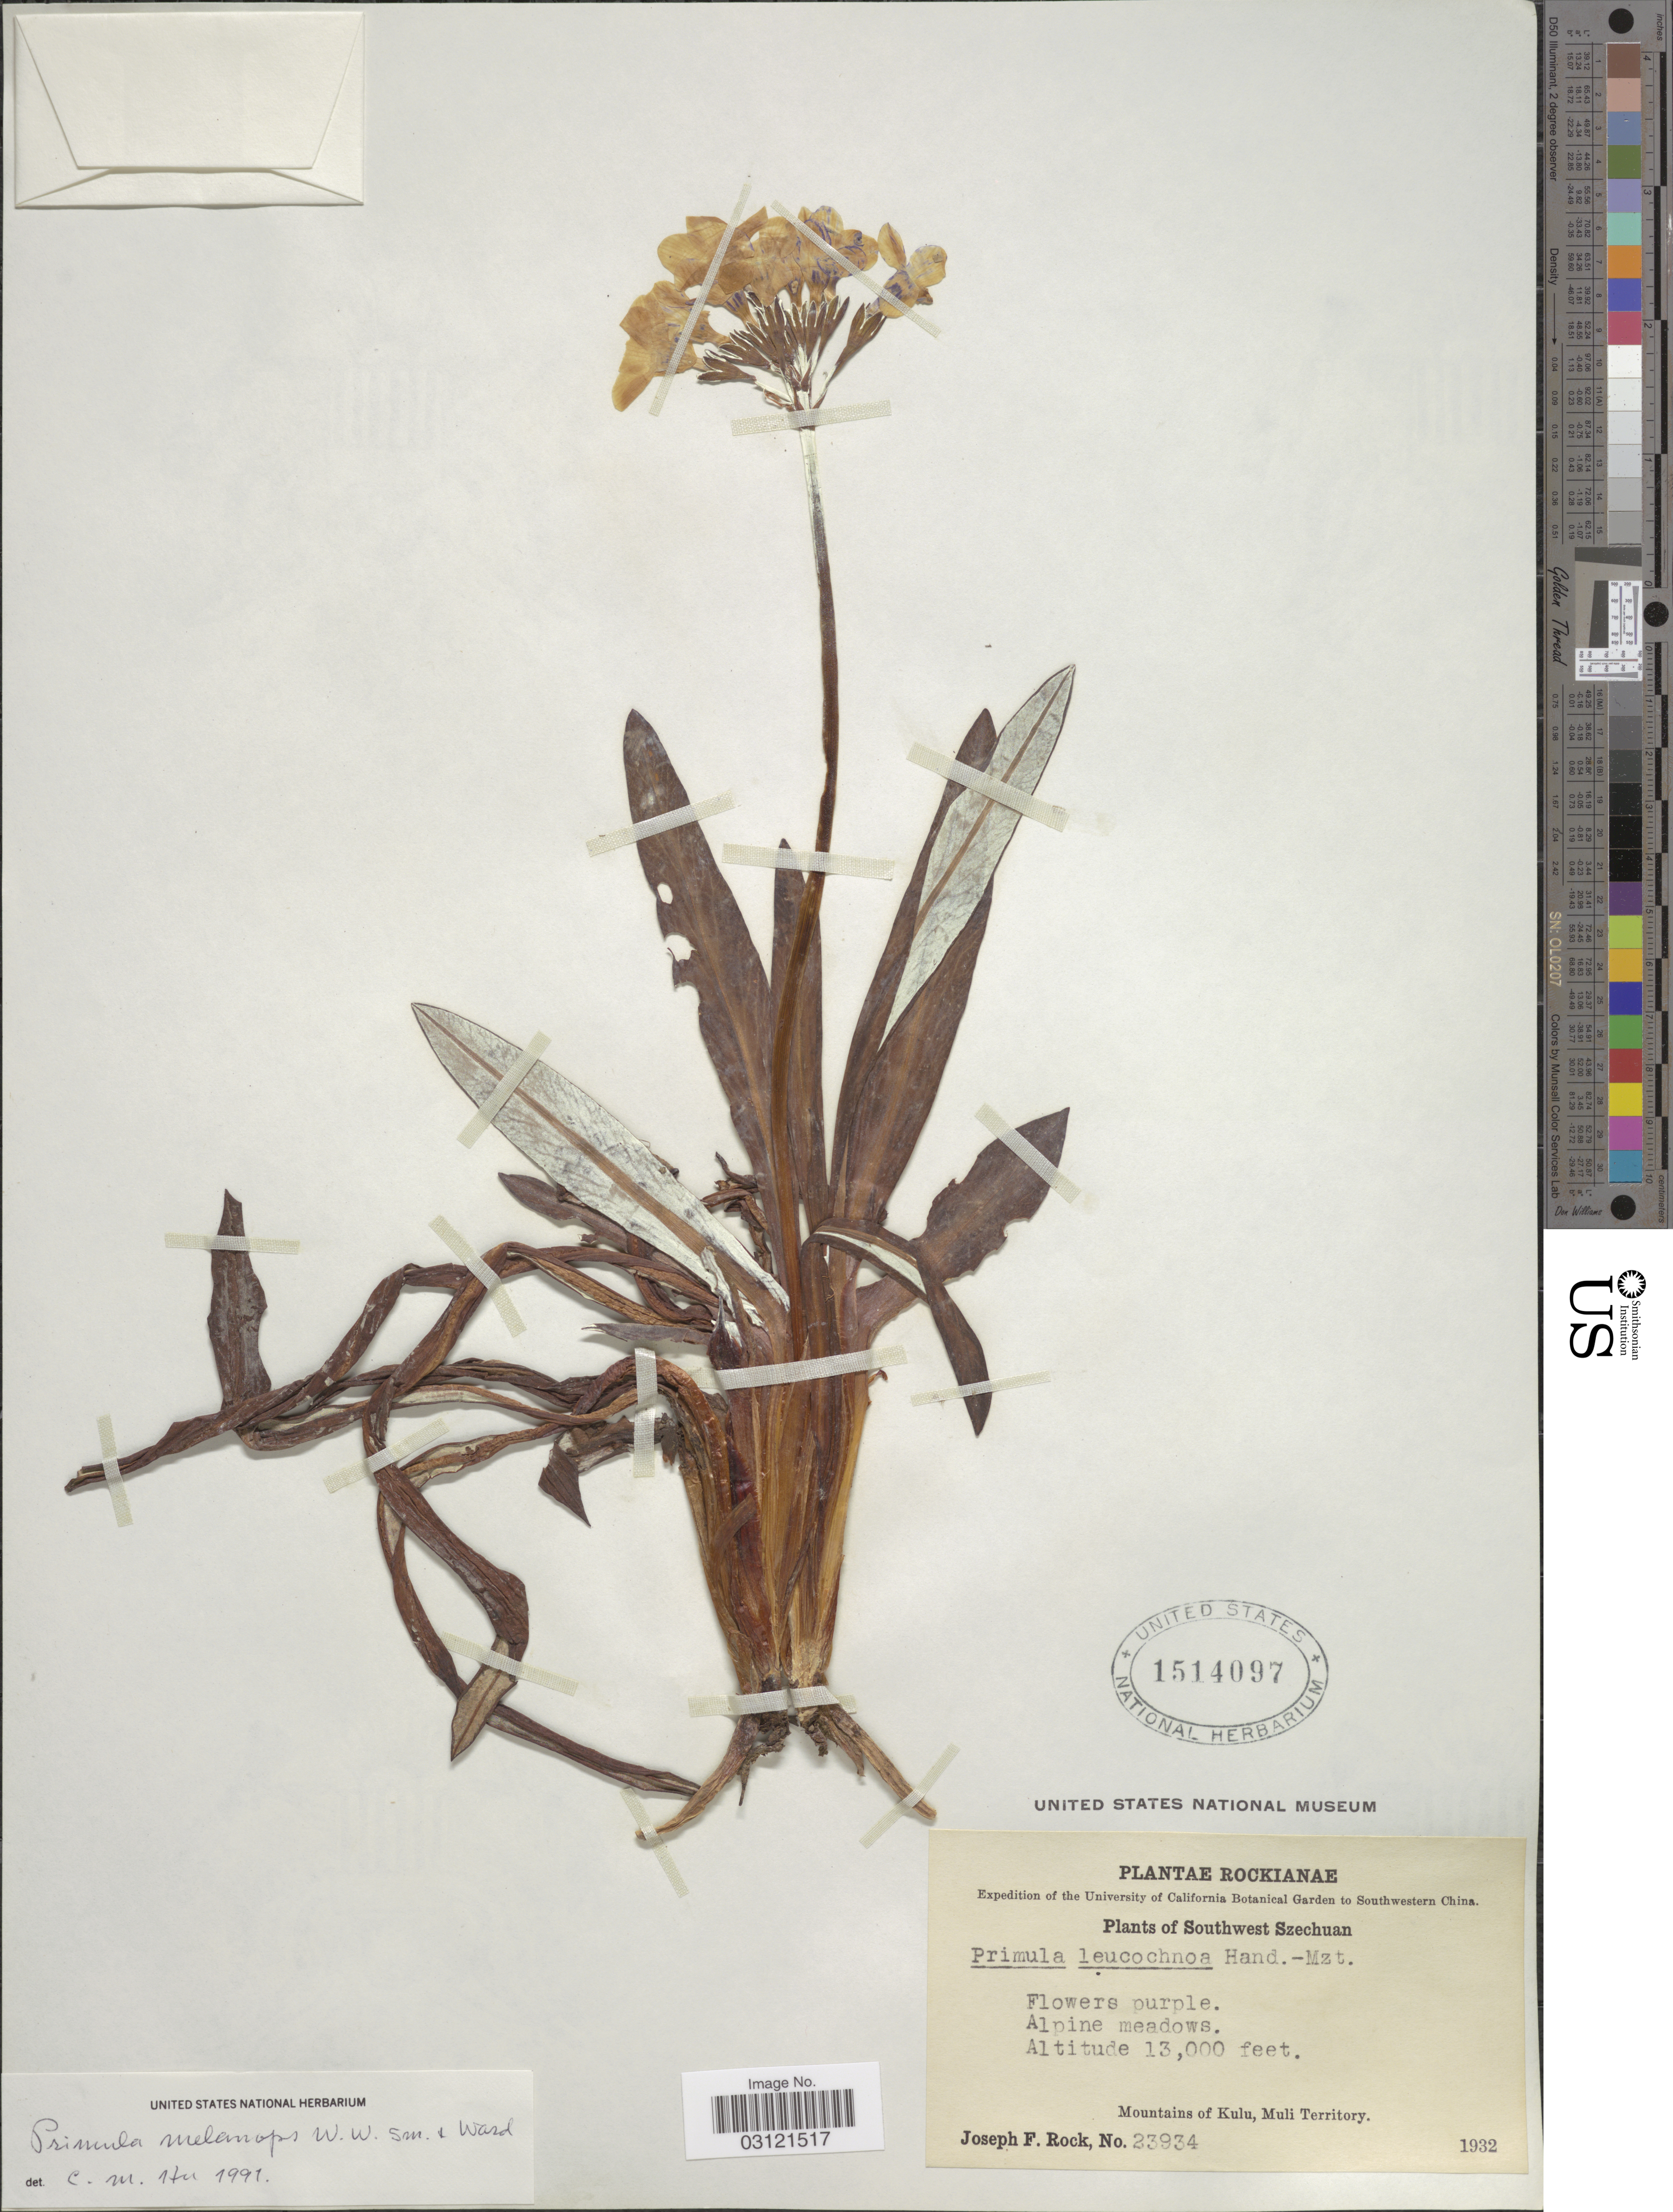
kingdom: Plantae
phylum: Tracheophyta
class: Magnoliopsida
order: Ericales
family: Primulaceae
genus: Primula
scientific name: Primula melanops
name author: W.W. Sm. & Kingdon-Ward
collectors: J. F. Rock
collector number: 23934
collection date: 1932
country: China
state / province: Sichuan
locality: Southwestern China. Southwest Szechuan. Alpine meadows. Mountains of Kulu, Muli Territory.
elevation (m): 3962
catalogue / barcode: US 1514097